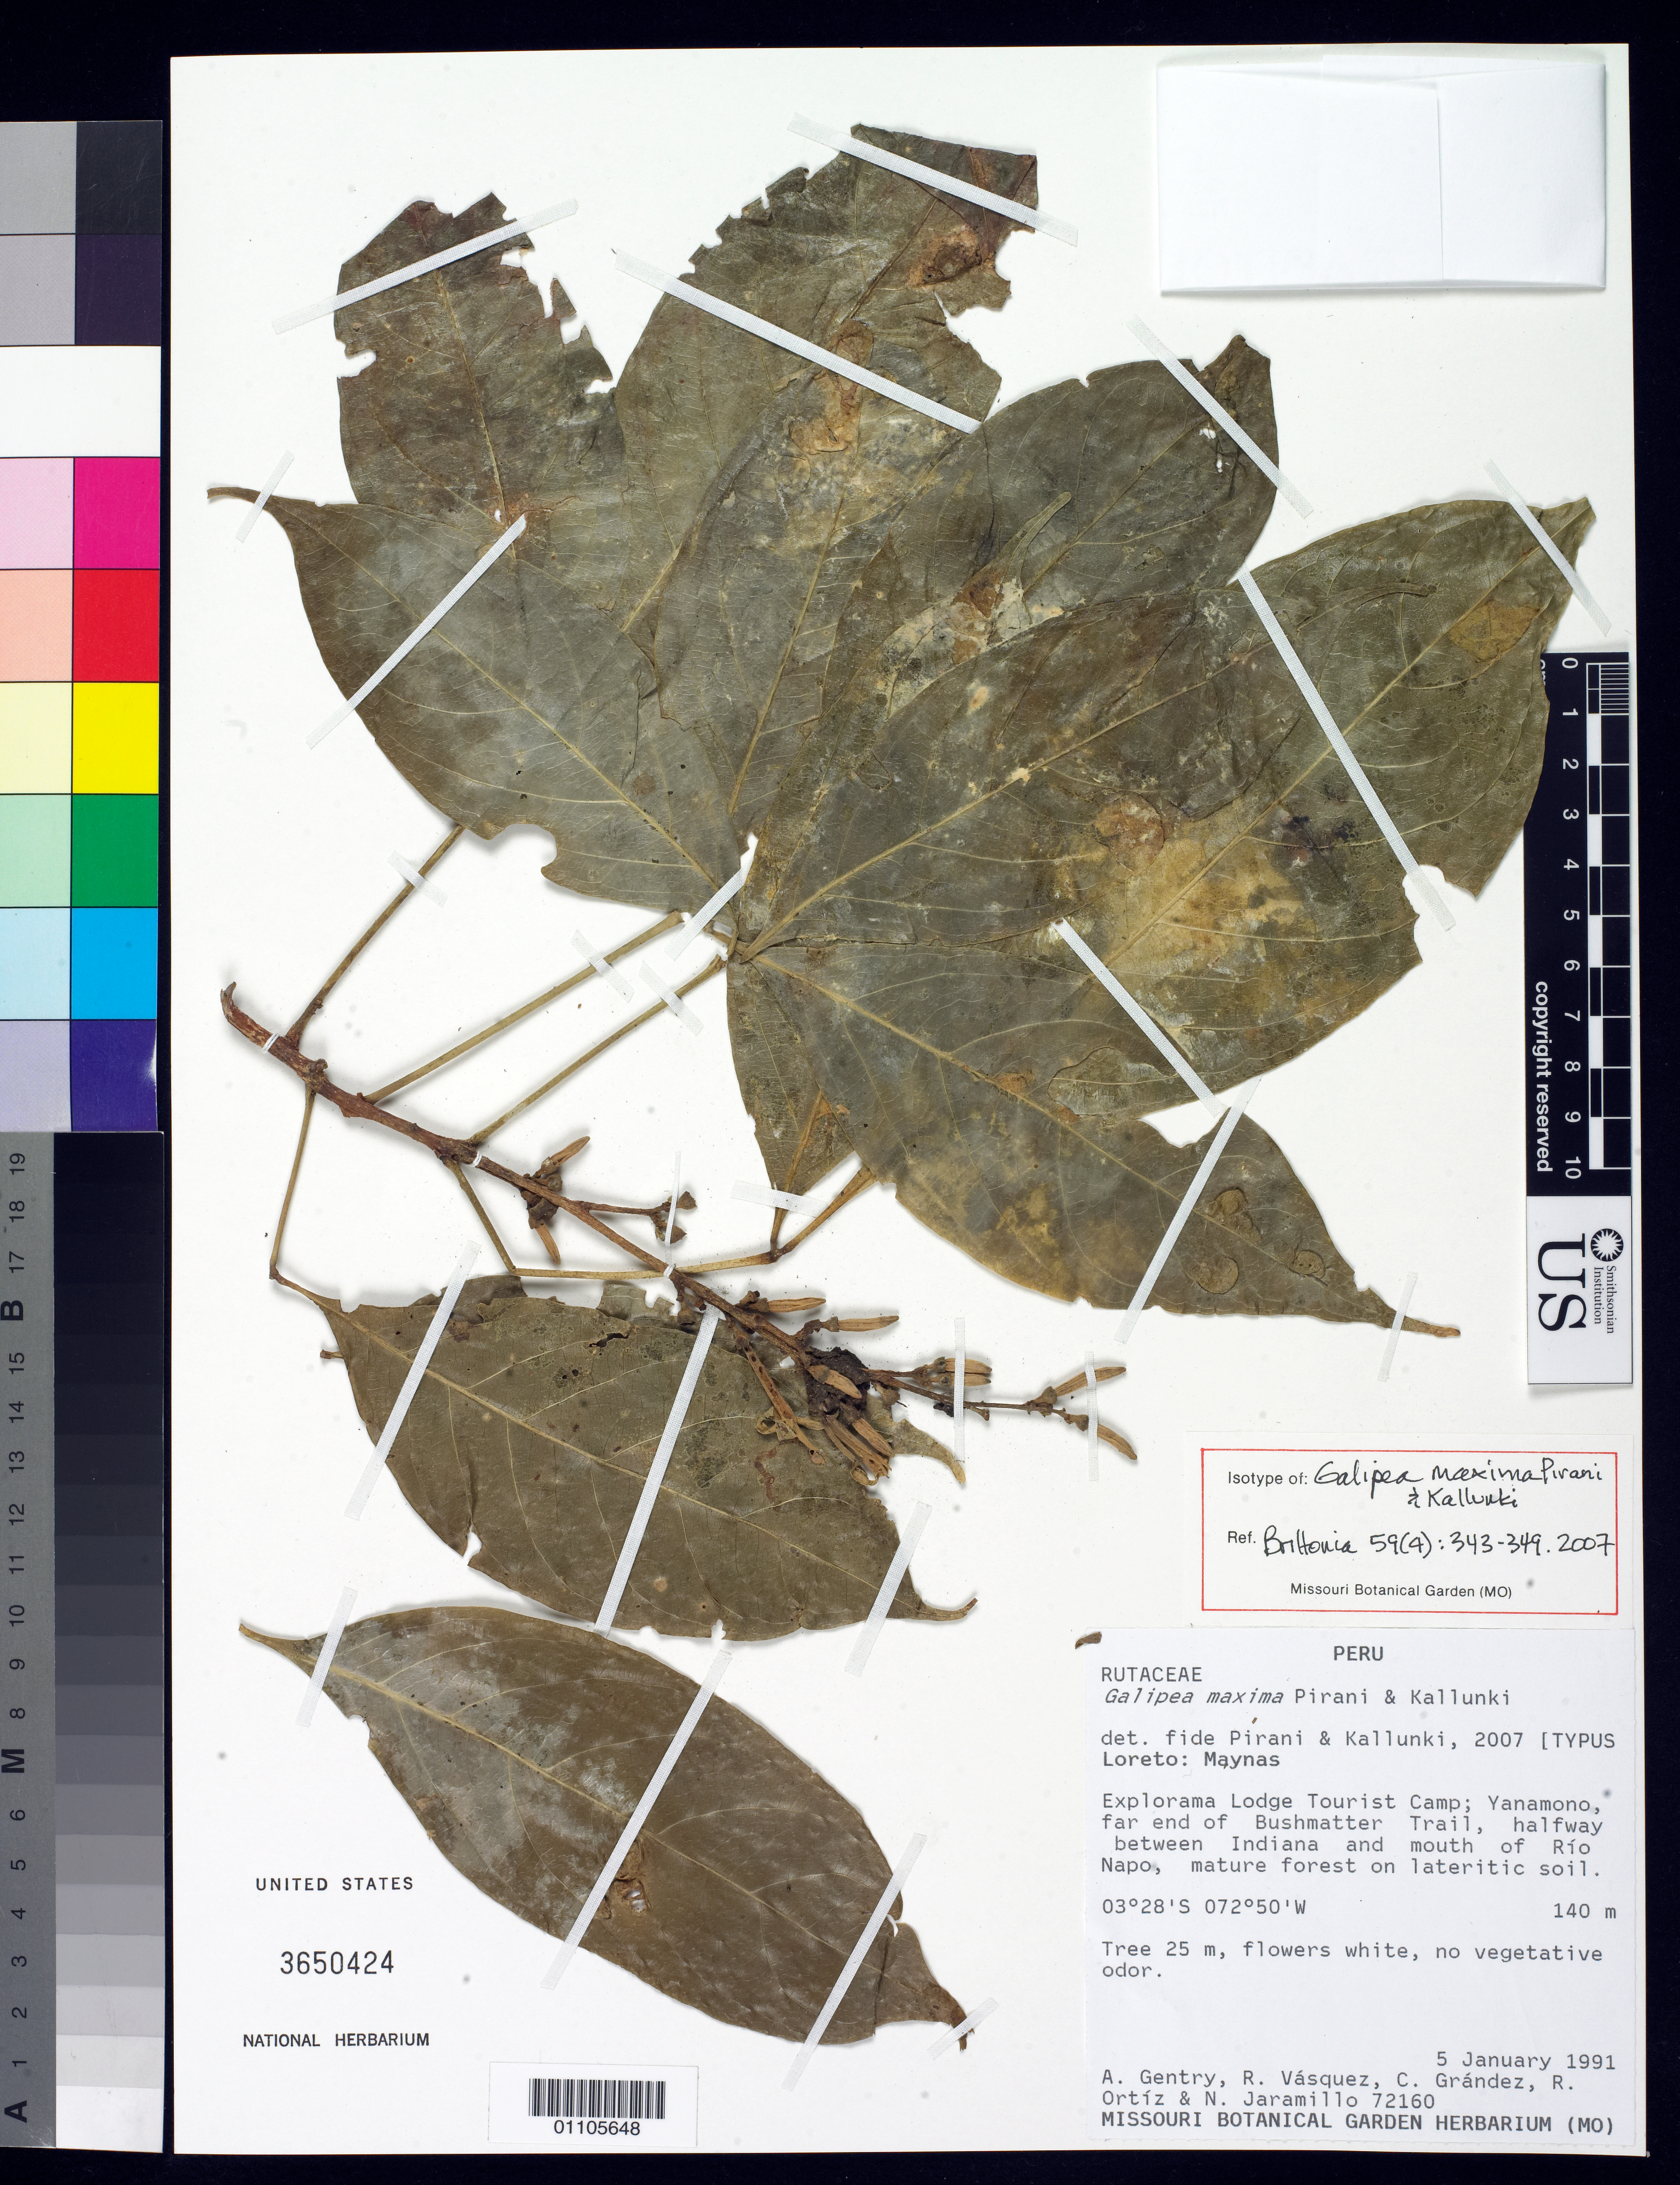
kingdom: Plantae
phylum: Tracheophyta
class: Magnoliopsida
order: Sapindales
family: Rutaceae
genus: Galipea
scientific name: Galipea maxima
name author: Pirani & Kallunki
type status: Isotype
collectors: A. H. Gentry, R. Vásquez, C. Grández, R. Ortíz & N. Jaramillo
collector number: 72160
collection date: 1991-01-05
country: Peru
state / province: Loreto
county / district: Maynas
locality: Loreto: Maynas. Explorama Lodge Tourist Camp; Yanamono, far end of Bushmatter Traio, halfway between Indiana and mouth of Rio Napo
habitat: Mature forest on lateritic soil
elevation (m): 140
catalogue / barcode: US 3650424